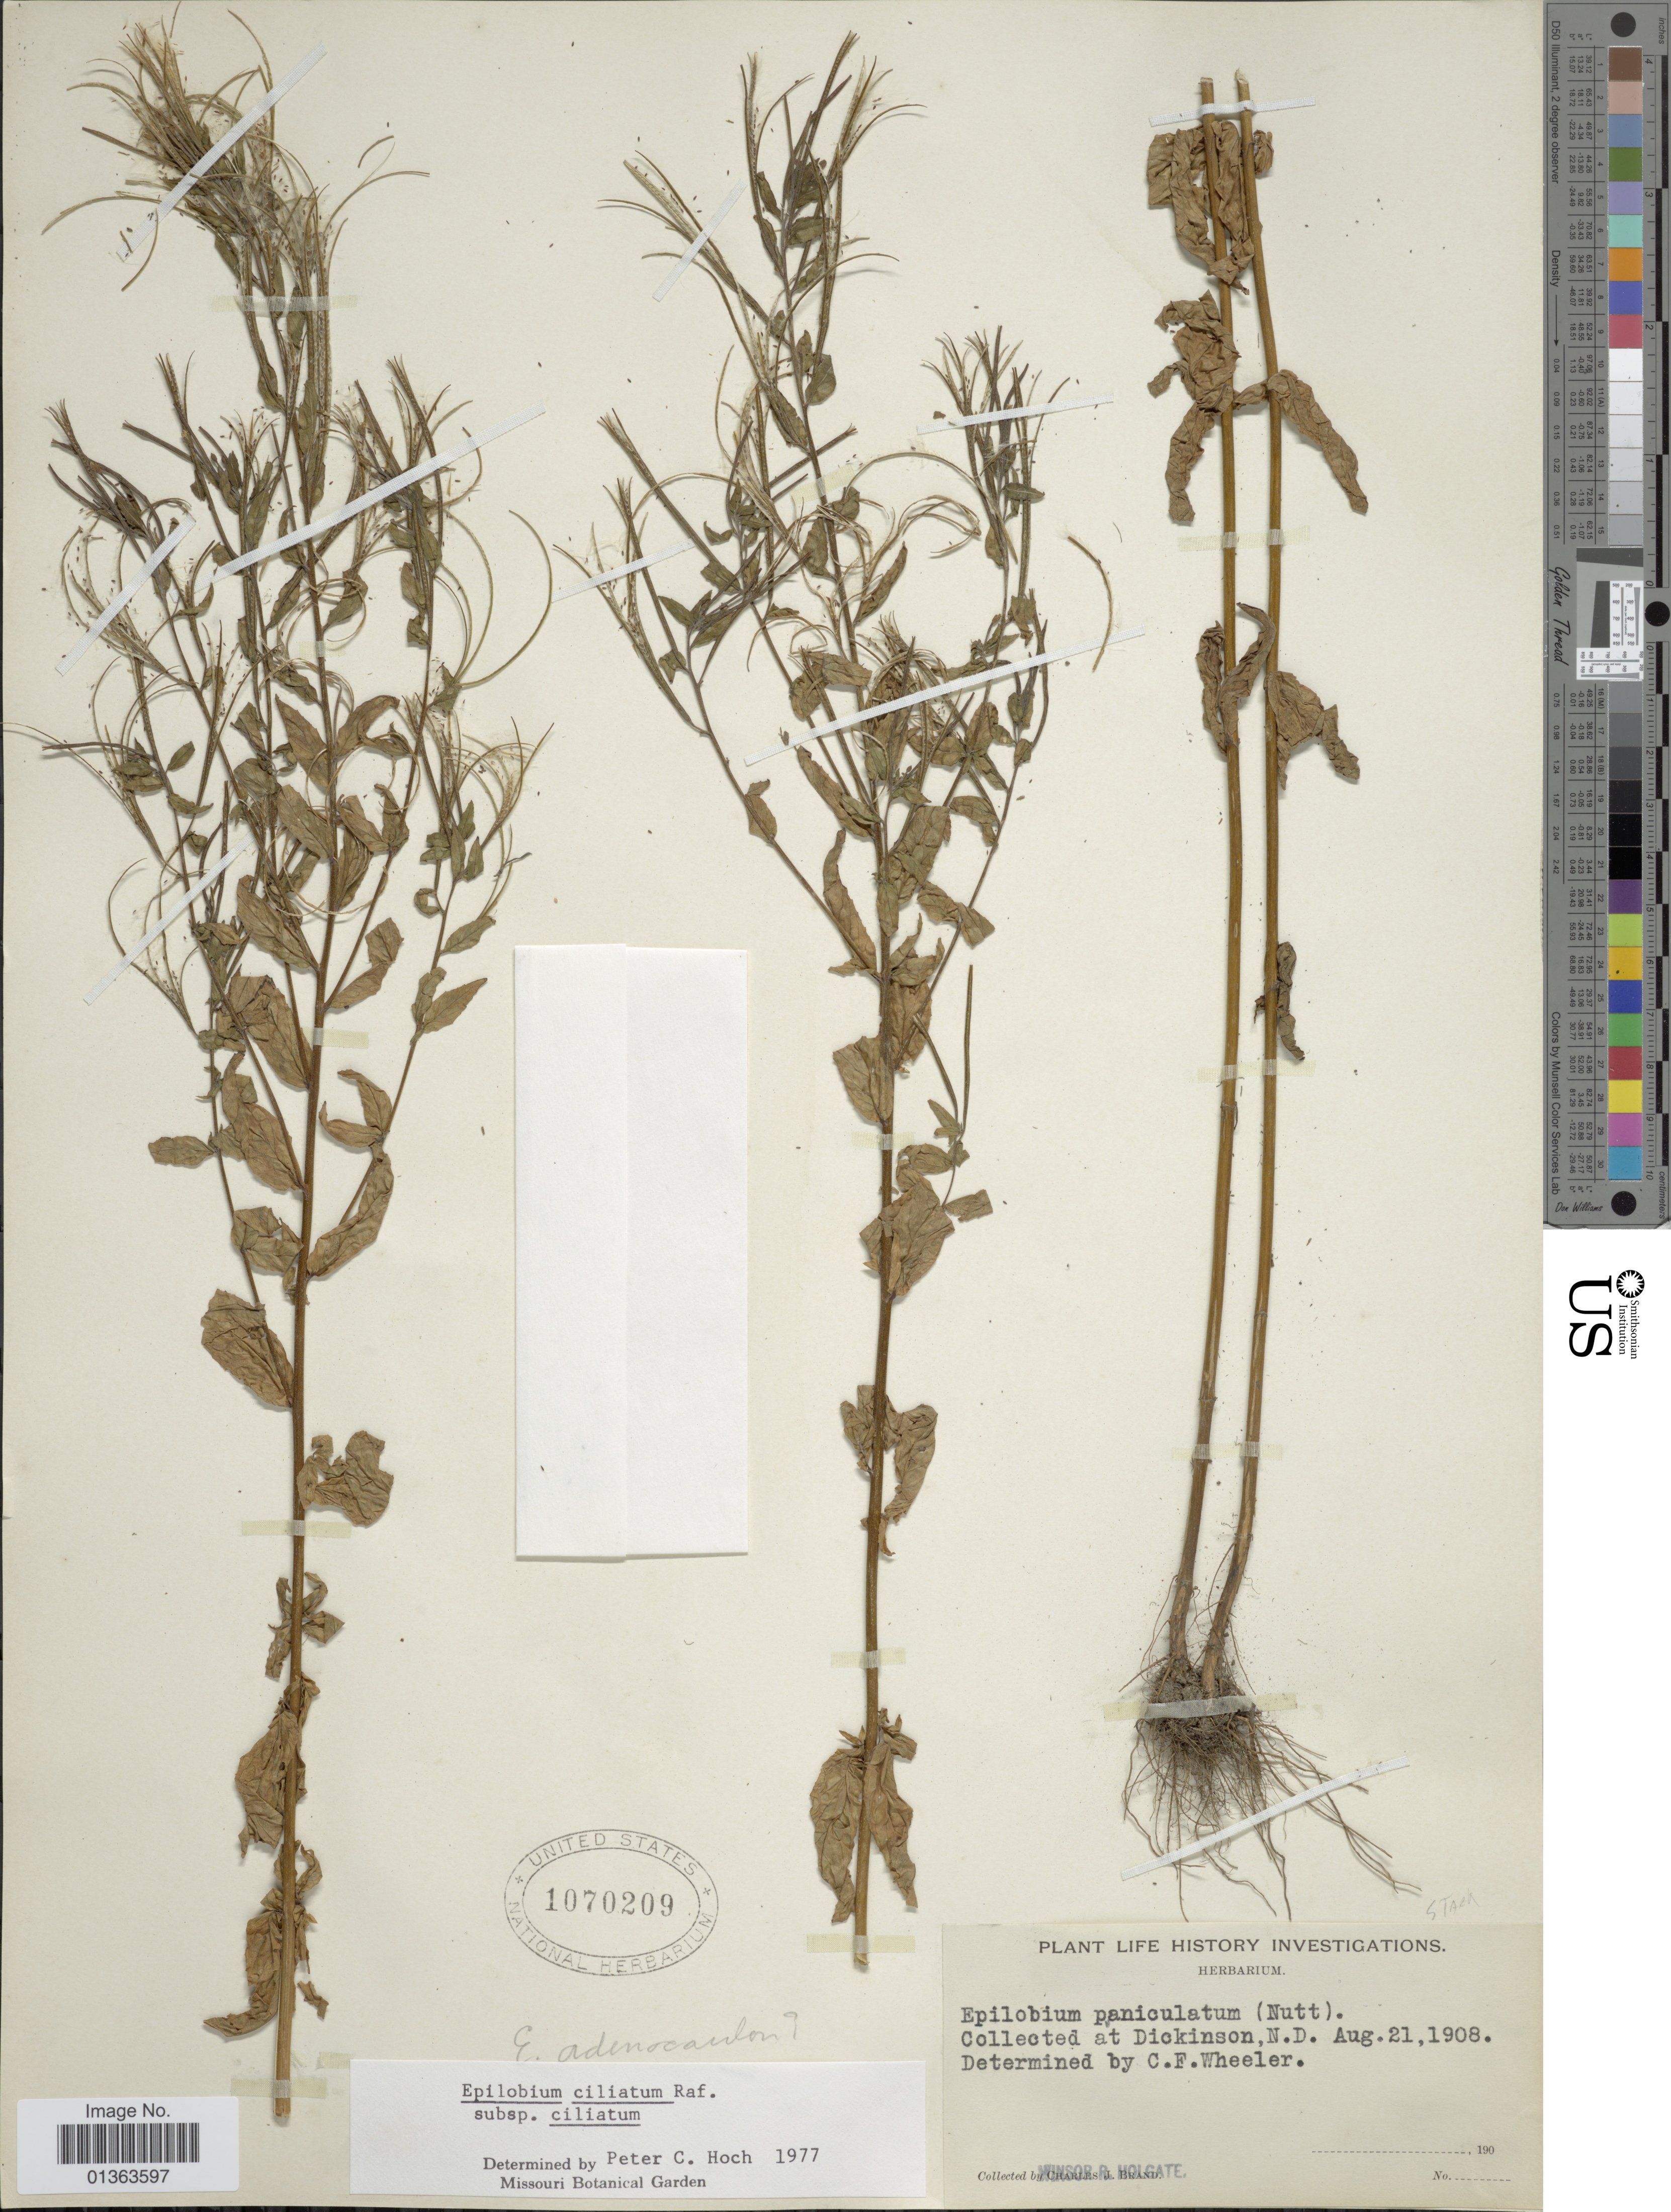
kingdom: Plantae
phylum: Tracheophyta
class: Magnoliopsida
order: Myrtales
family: Onagraceae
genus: Epilobium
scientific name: Epilobium ciliatum subsp. ciliatum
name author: Raf.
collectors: C. J. Brand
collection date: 1908-08-21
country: United States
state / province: North Dakota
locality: Dickinson, N.D.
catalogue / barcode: US 1070209